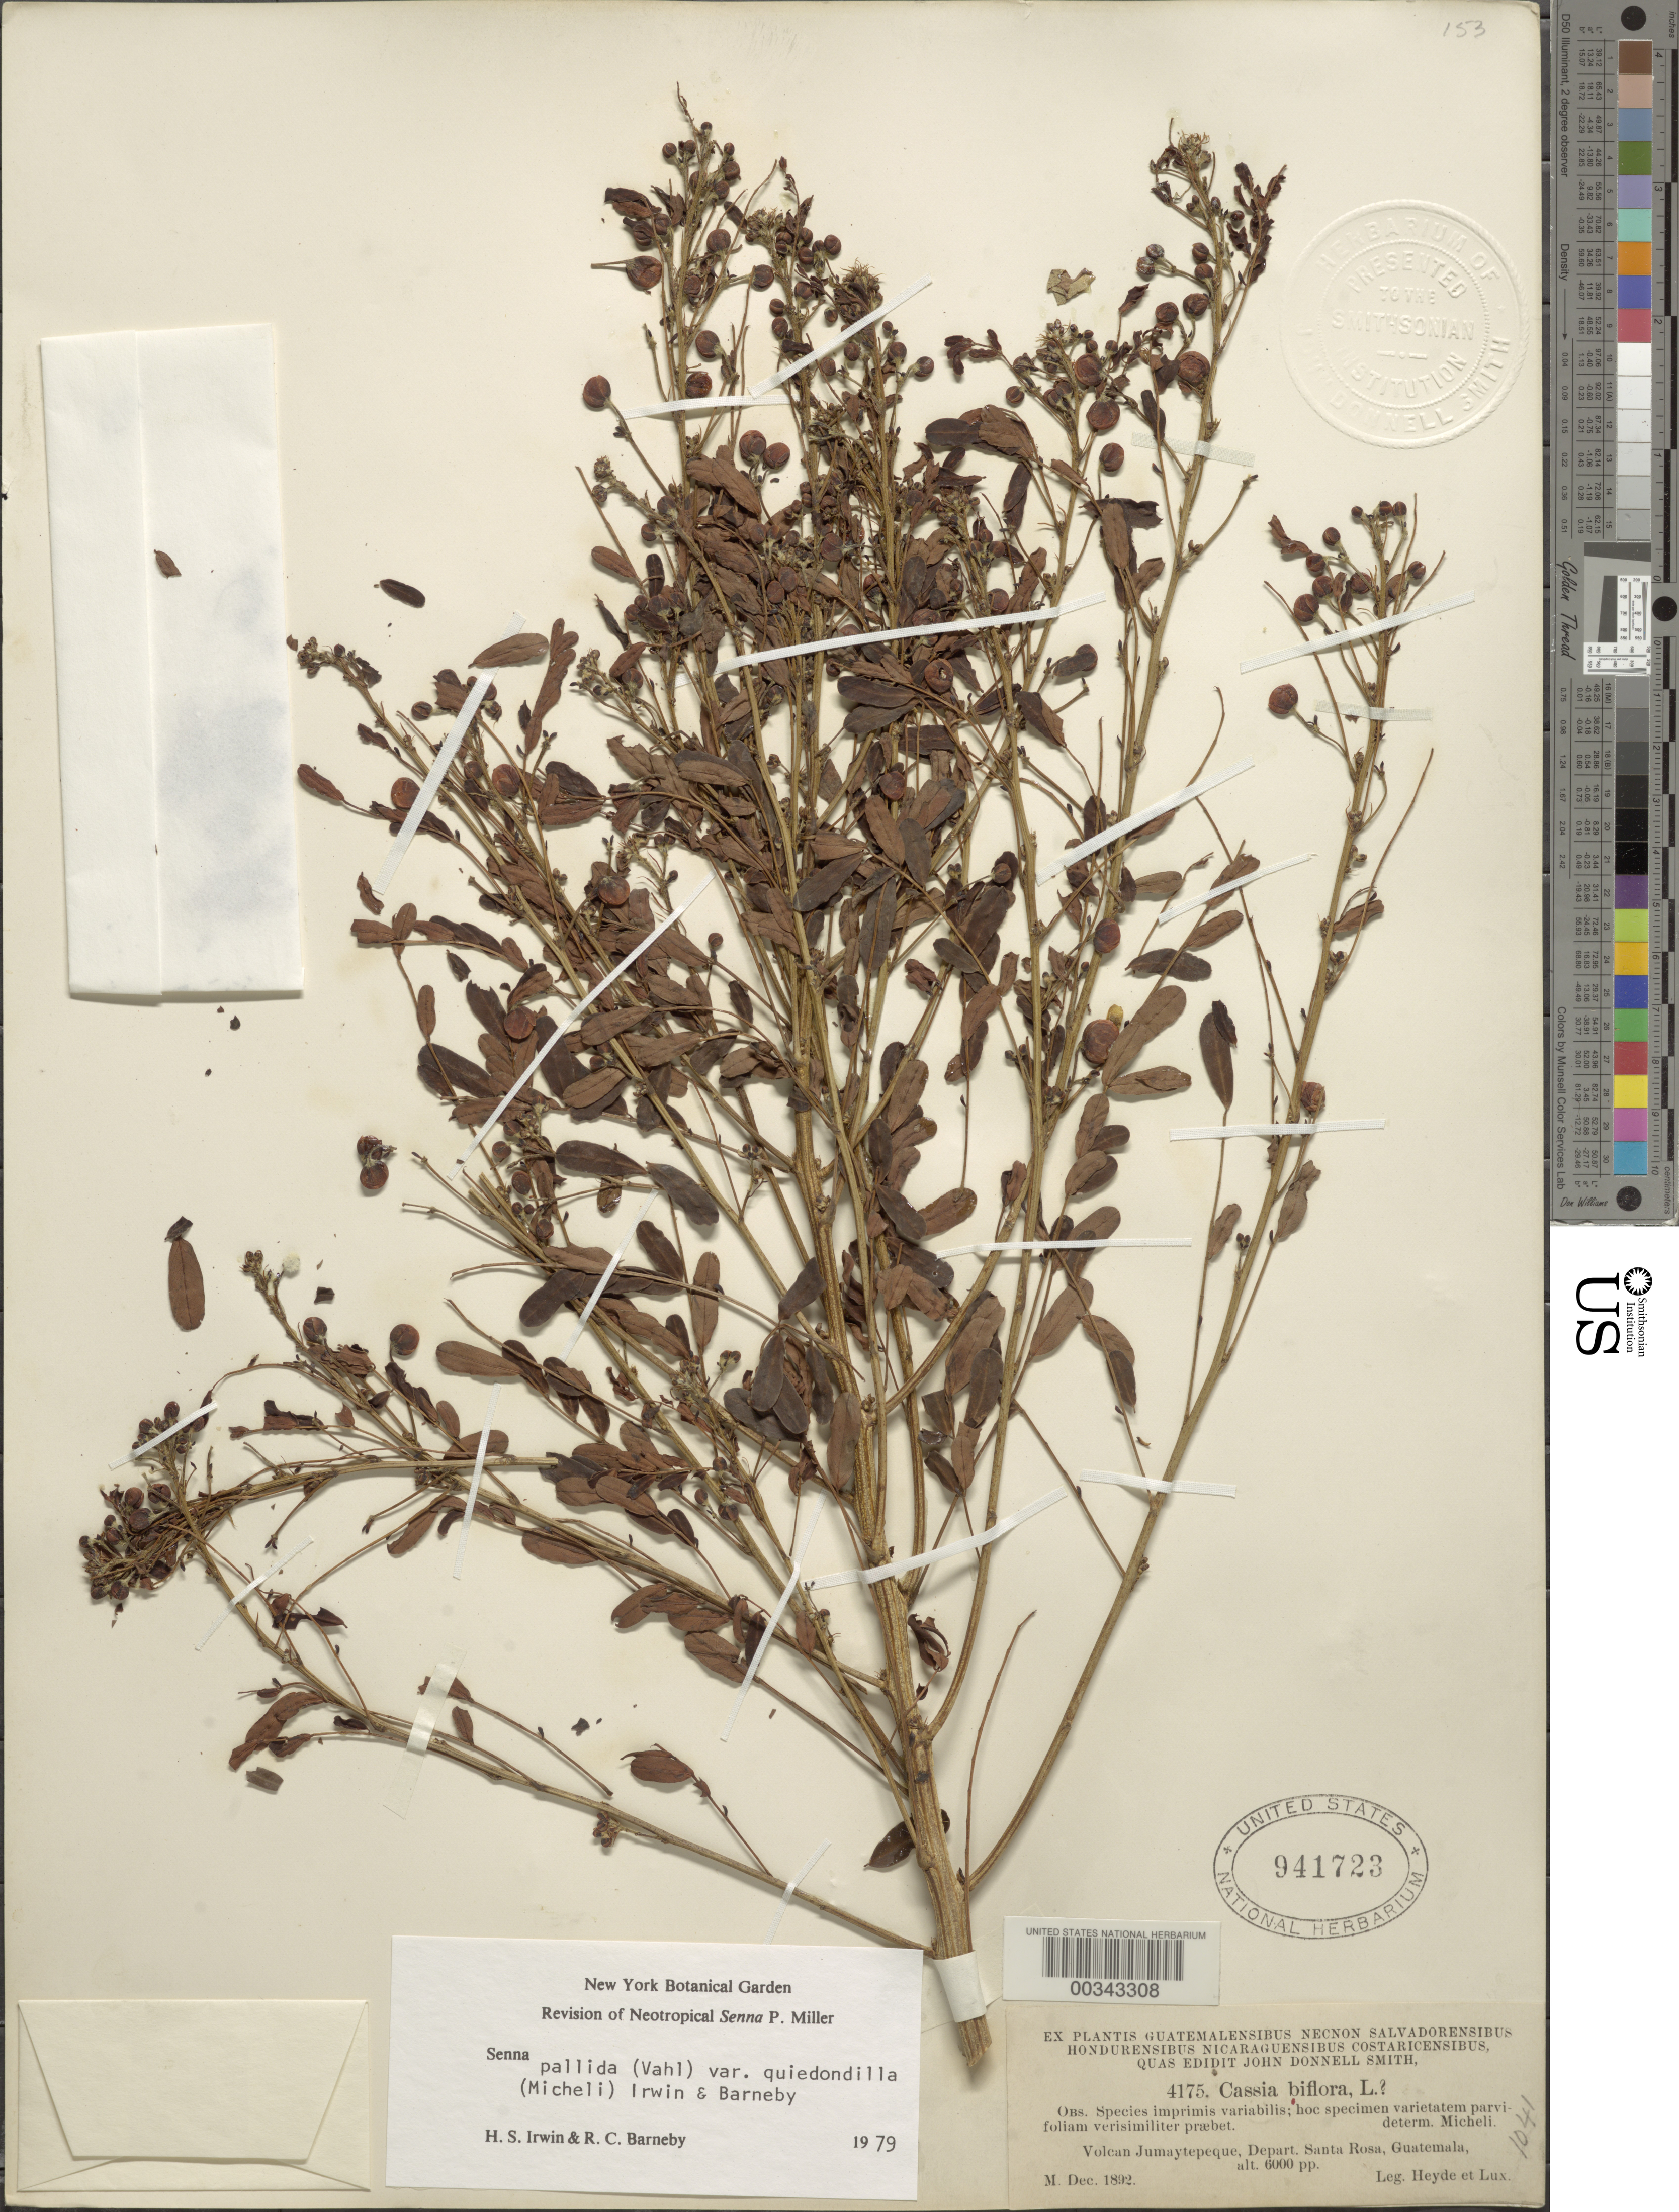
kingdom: Plantae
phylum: Tracheophyta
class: Magnoliopsida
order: Fabales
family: Fabaceae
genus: Senna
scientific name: Senna pallida var. quiedondilla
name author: (Micheli) H.S. Irwin & Barneby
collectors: E. T. Heyde & E. Lux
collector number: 4175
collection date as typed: Dec 1892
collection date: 1892-12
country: Guatemala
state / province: Santa Rosa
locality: Volcan Jumaytepeque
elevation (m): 1829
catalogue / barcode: US 941723